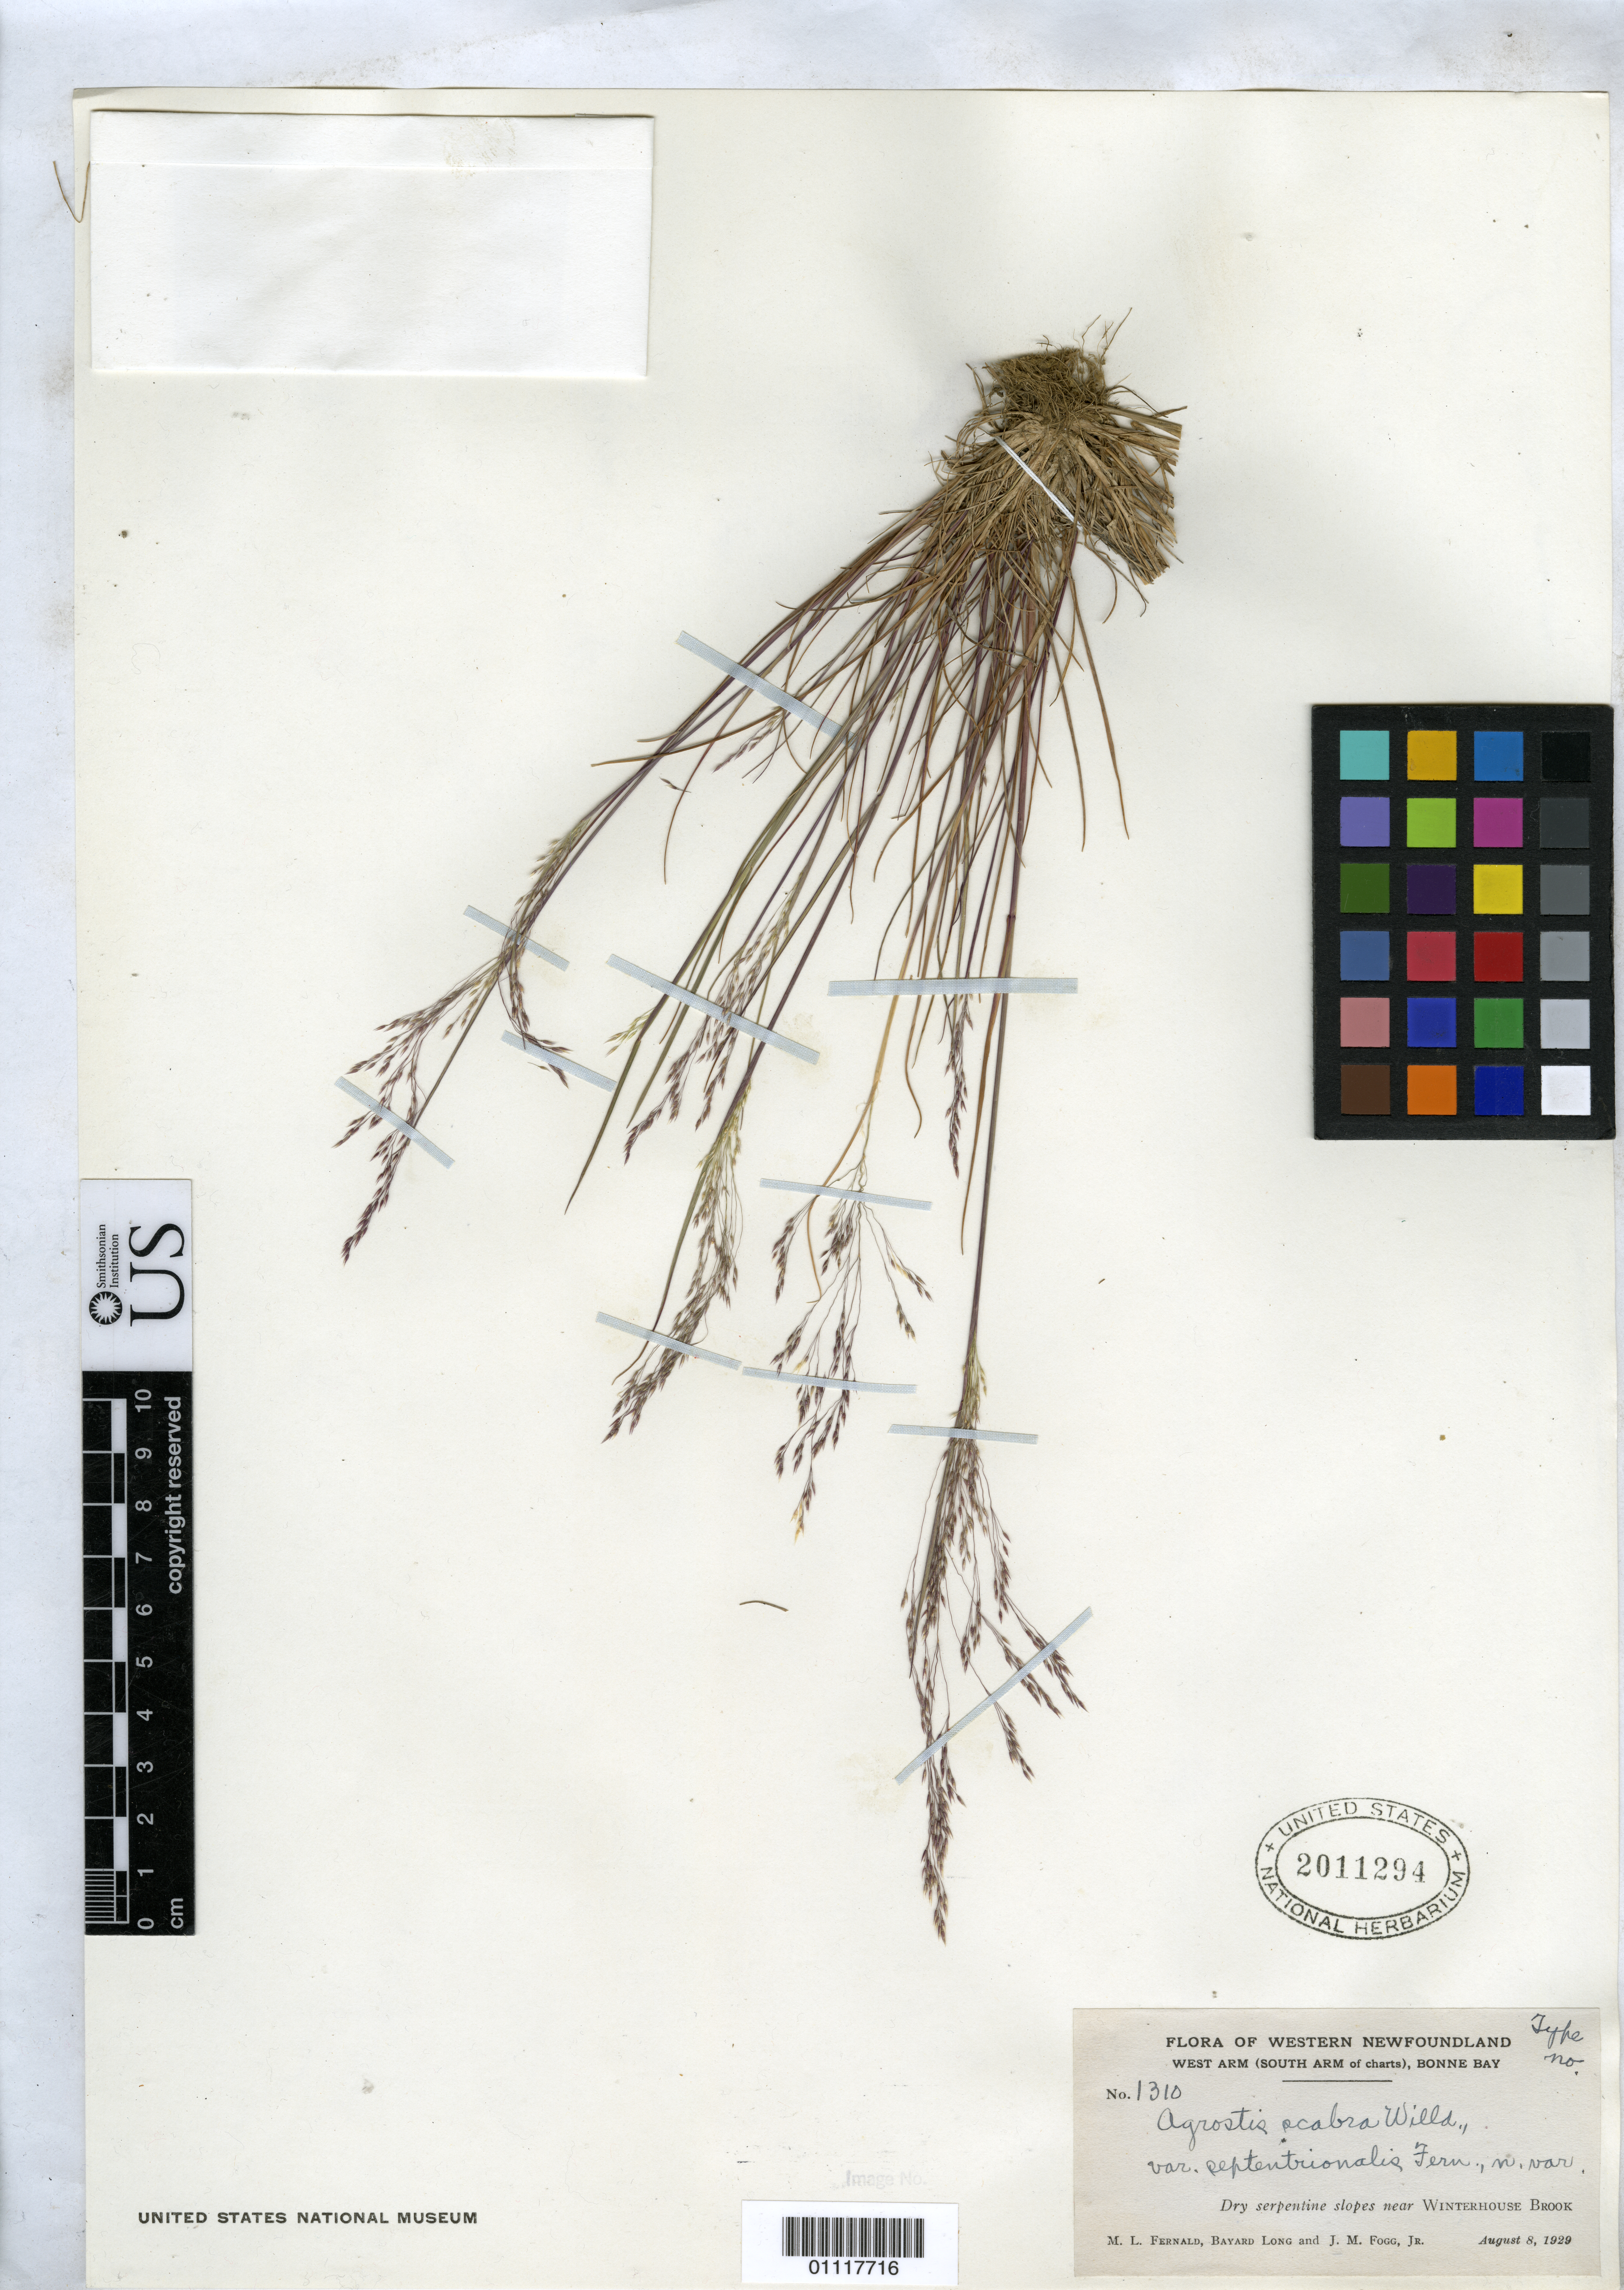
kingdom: Plantae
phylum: Tracheophyta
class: Liliopsida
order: Poales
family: Poaceae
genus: Agrostis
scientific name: Agrostis scabra var. septentrionalis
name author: Fernald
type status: Isotype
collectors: M. L. Fernald, B. Long & J. Fogg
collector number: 1310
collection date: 1929-08-08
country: Canada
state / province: Newfoundland and Labrador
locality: West arm ( South Arm of charts ), Bonne Bay, near Winterhouse Brook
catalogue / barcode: US 2011294